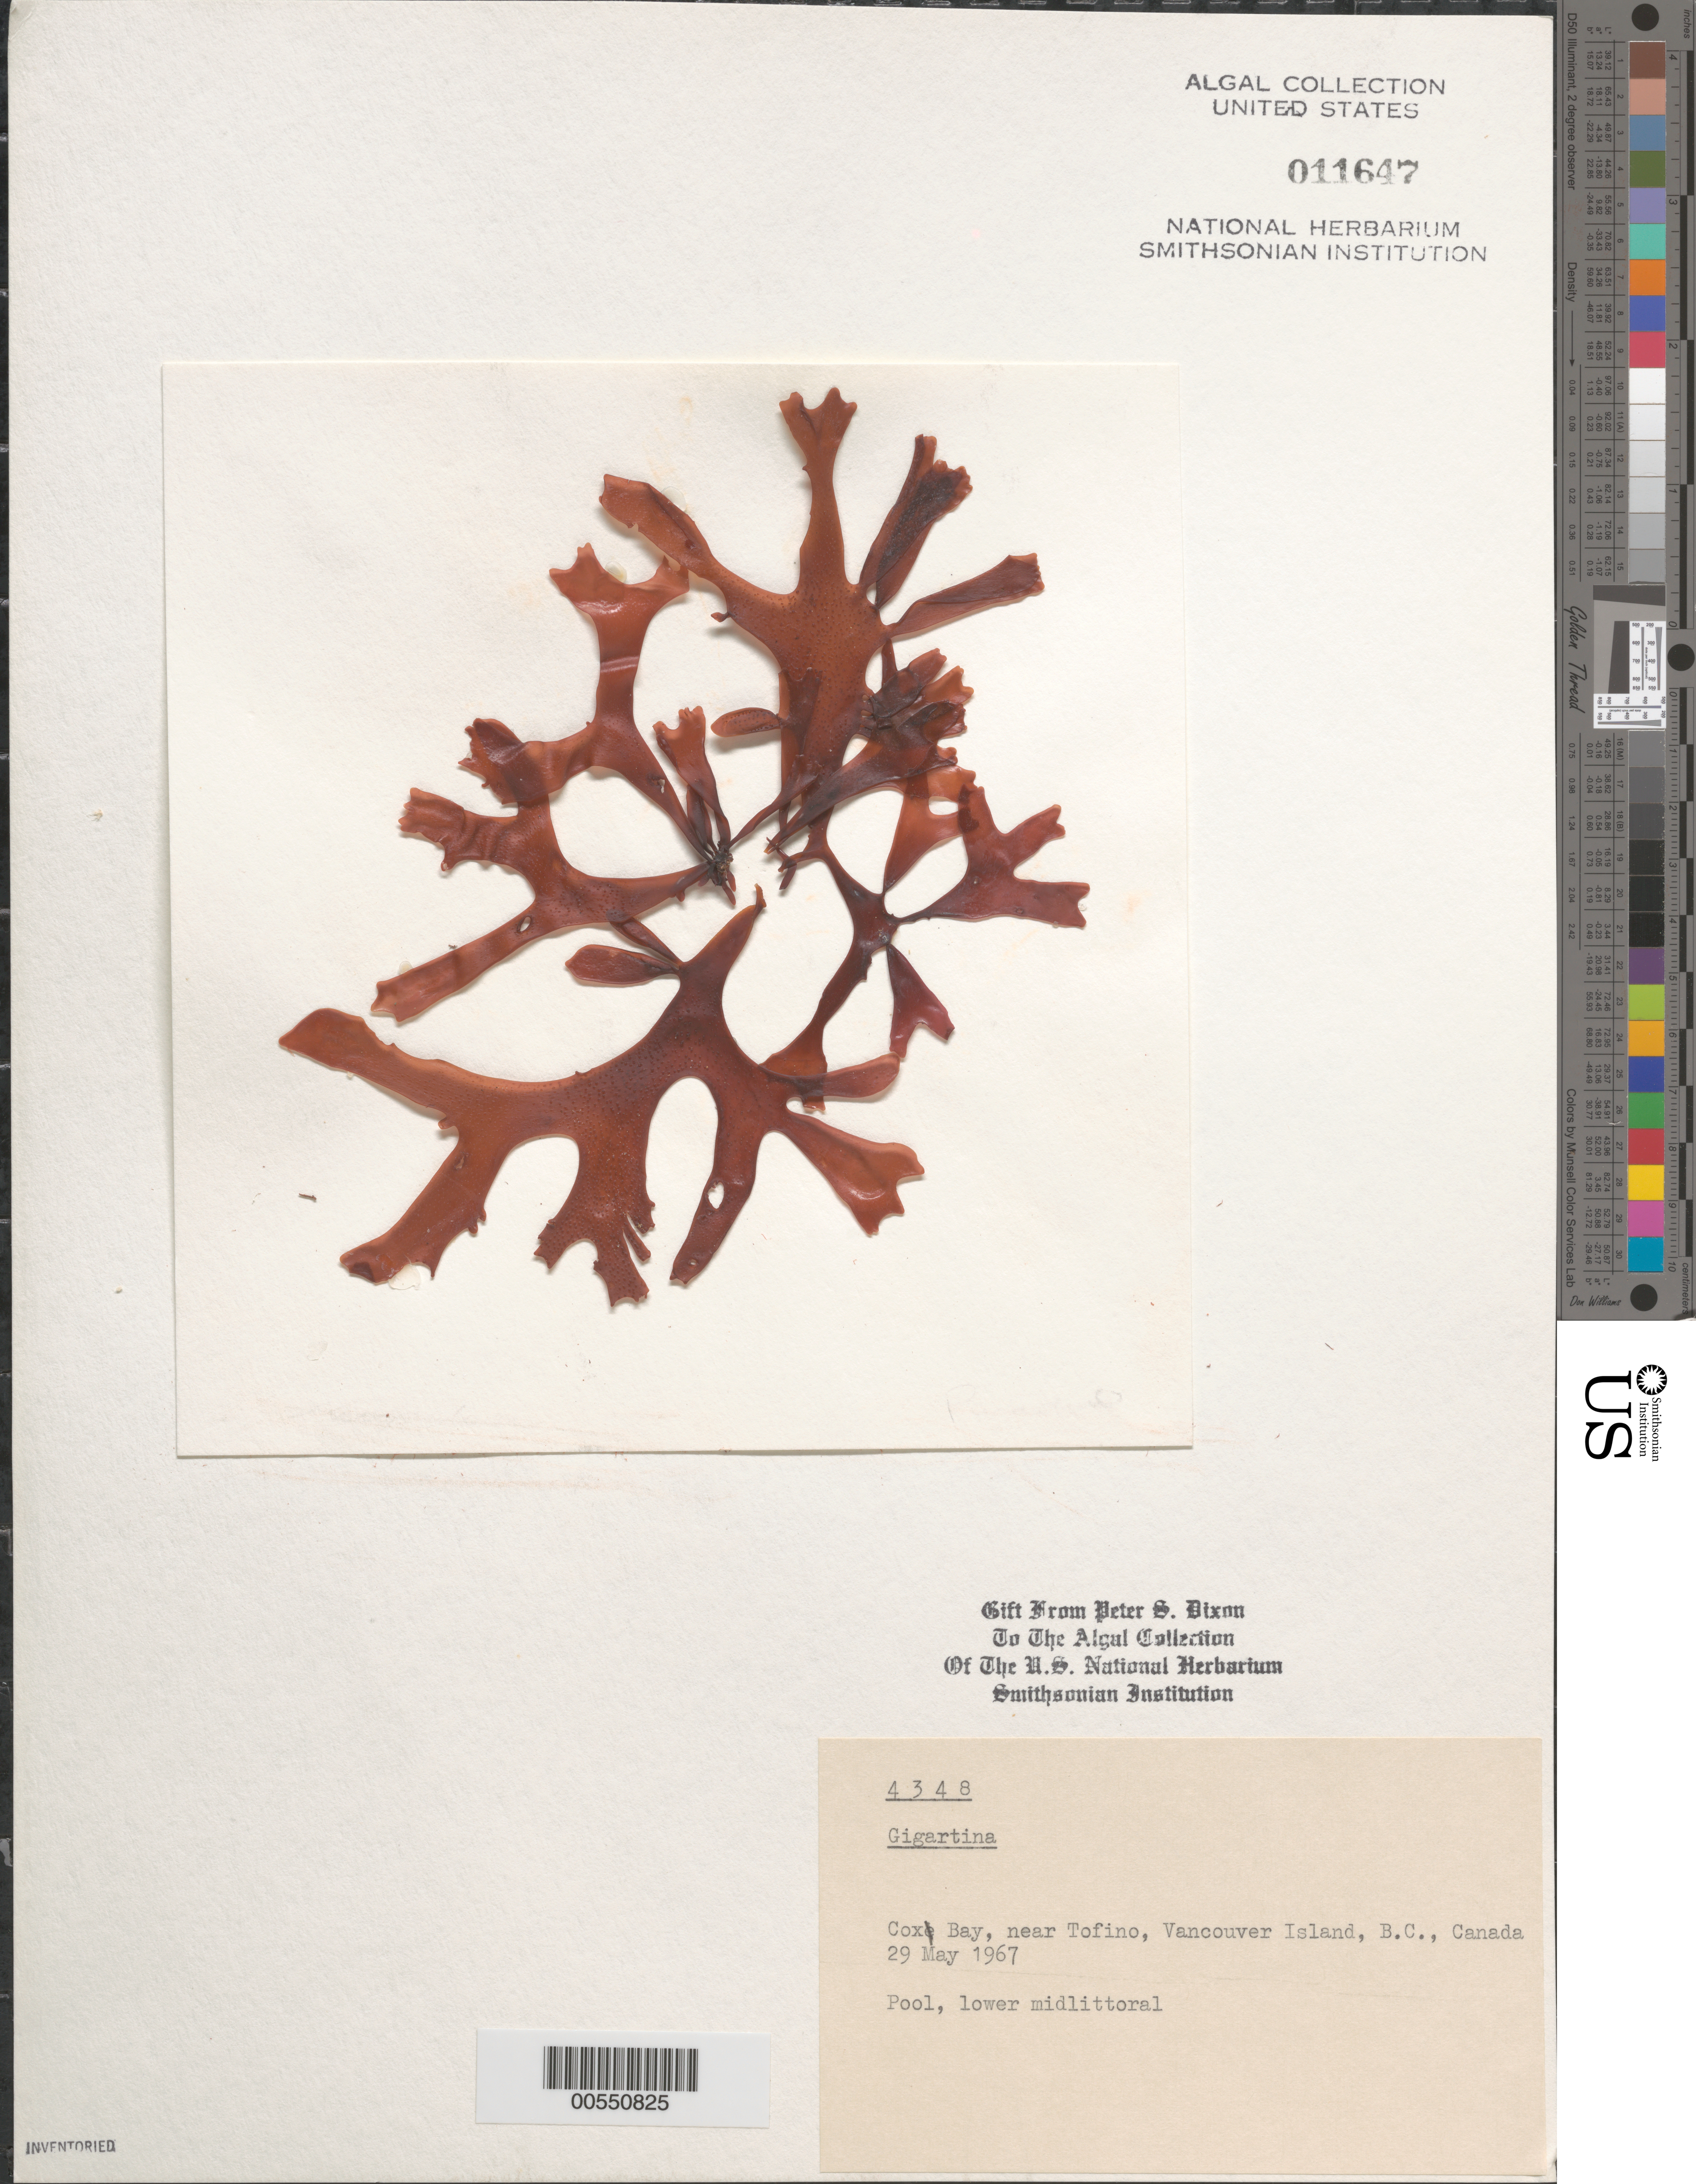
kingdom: Plantae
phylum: Rhodophyta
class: Florideophyceae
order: Gigartinales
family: Gigartinaceae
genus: Gigartina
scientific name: Gigartina sp.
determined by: Dixon, P. S.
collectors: P. S. Dixon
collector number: PSD 4348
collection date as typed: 29 May 1967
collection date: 1967-05-29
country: Canada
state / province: British Columbia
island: Vancouver Island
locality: Cox Bay, near Tofino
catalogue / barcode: US 11647